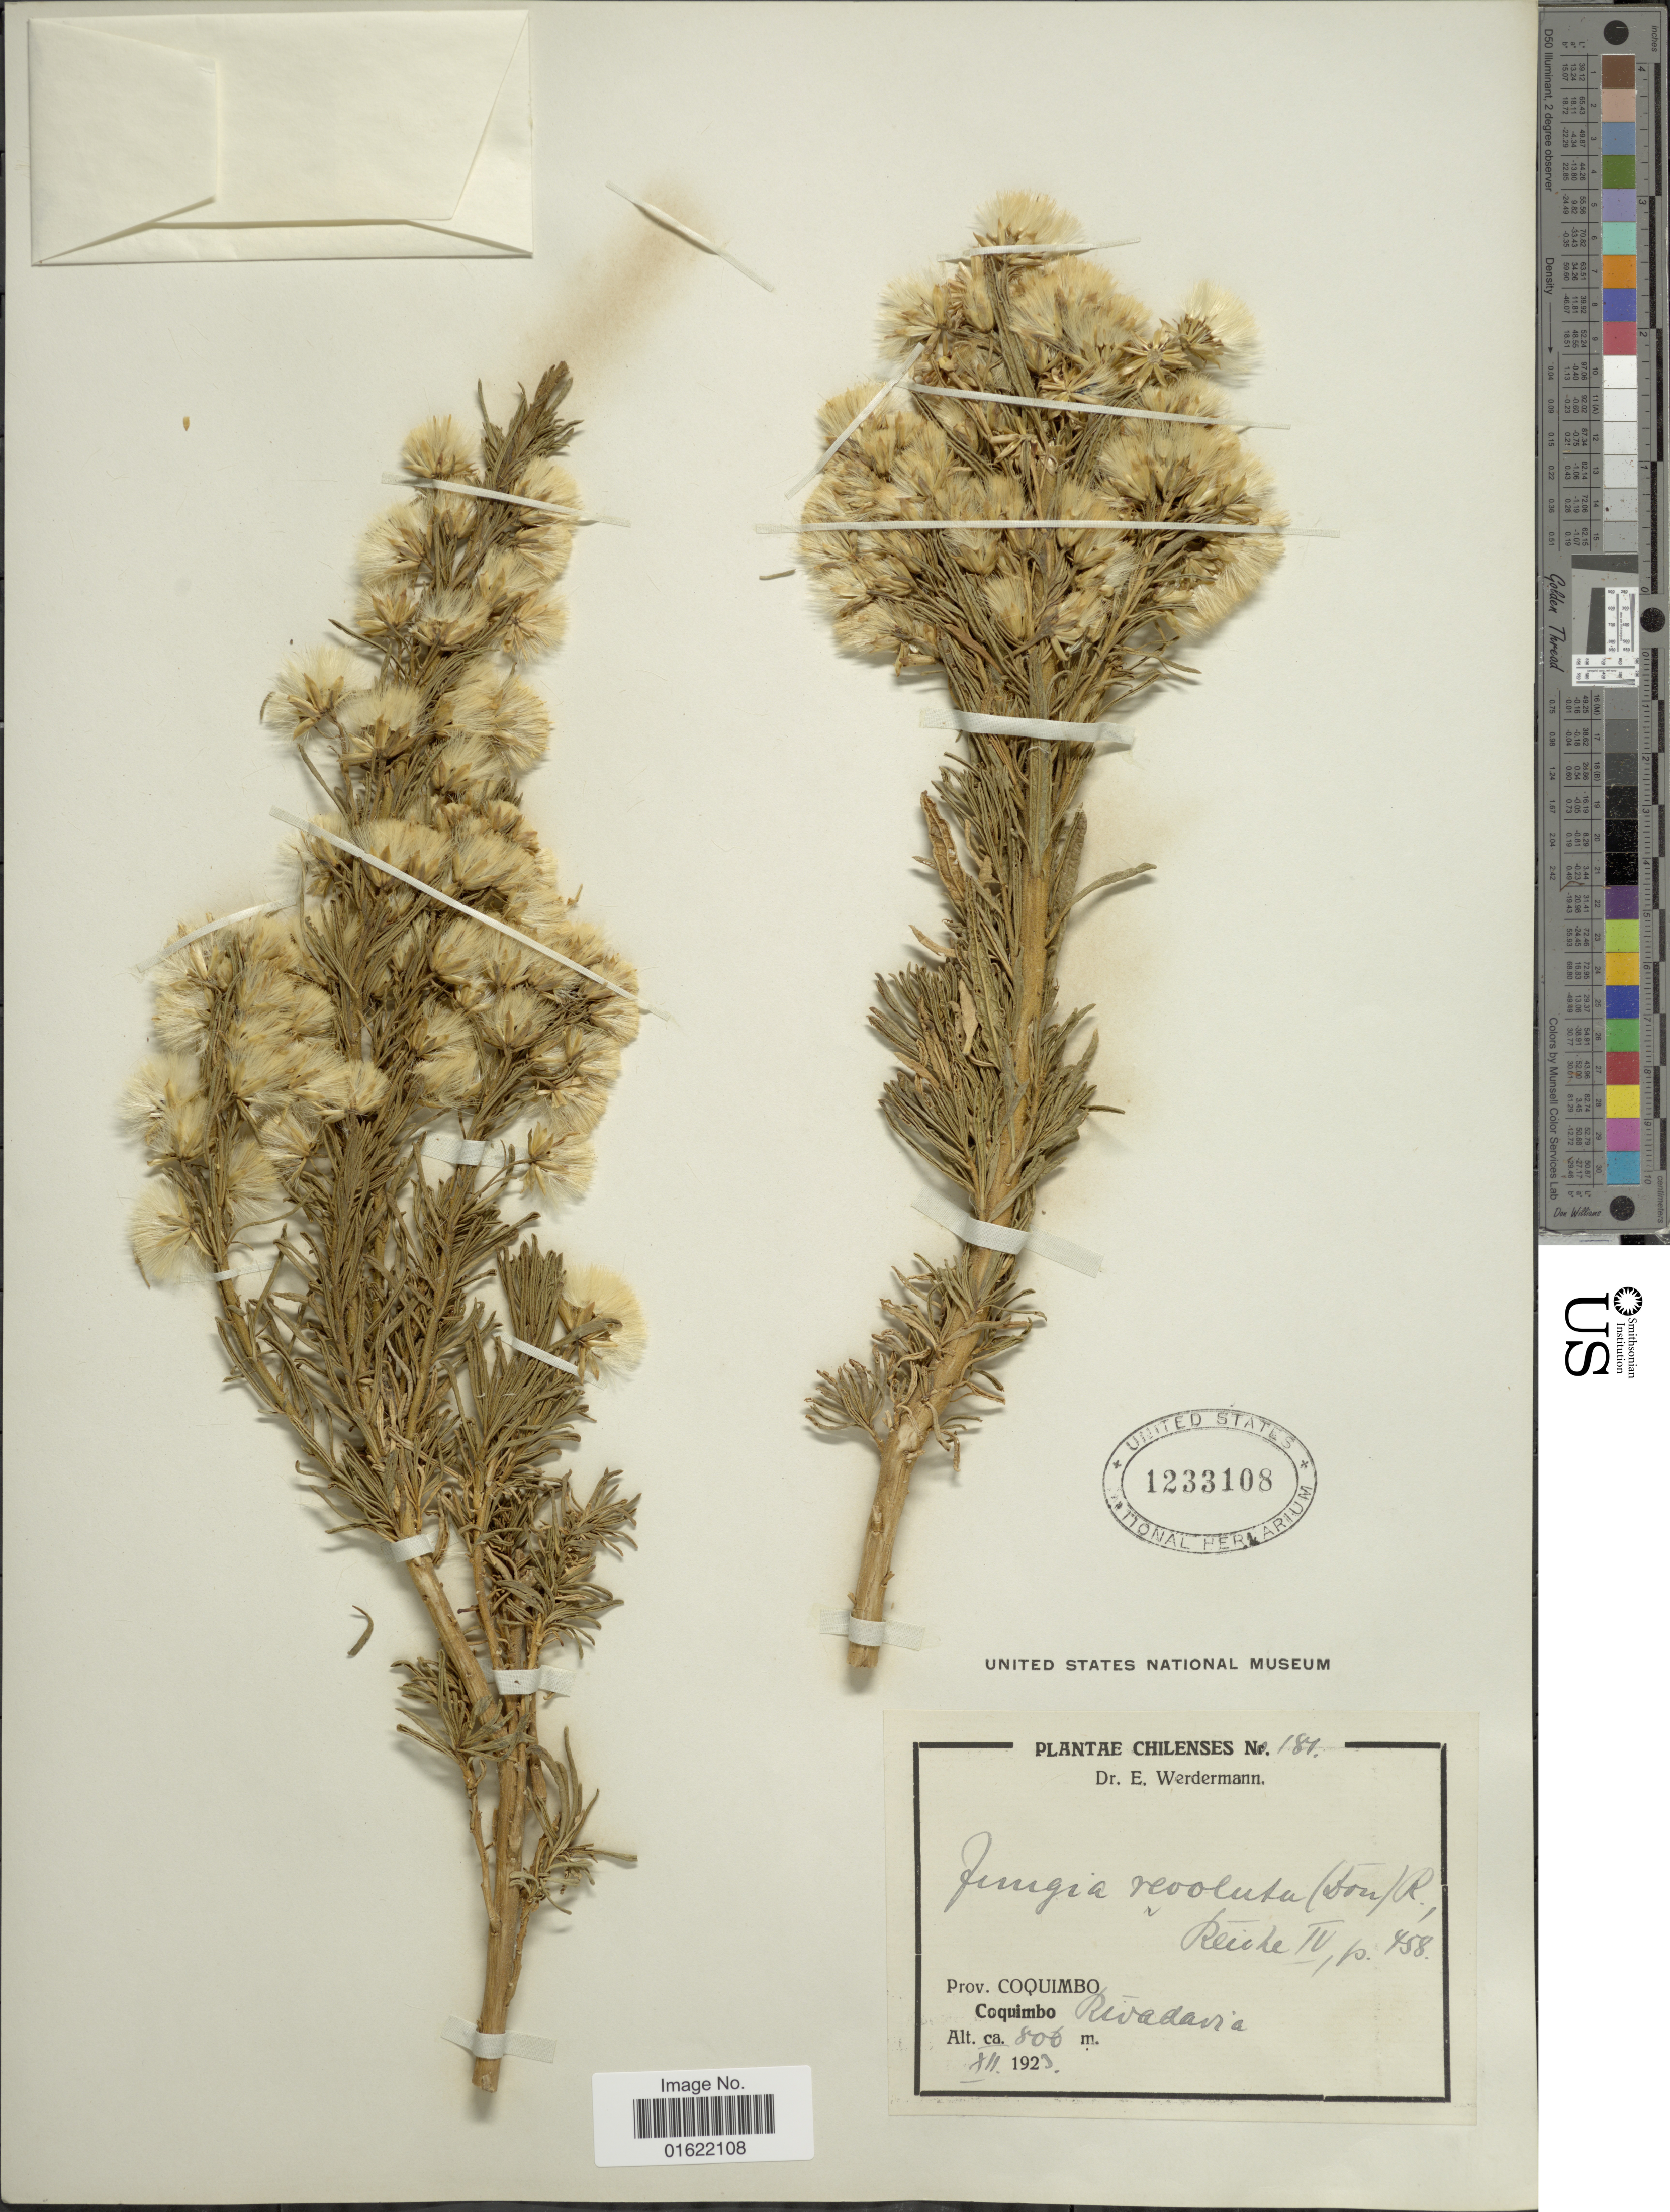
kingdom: Plantae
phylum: Tracheophyta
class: Magnoliopsida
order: Asterales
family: Asteraceae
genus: Pleocarphus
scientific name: Pleocarphus revolutus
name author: D. Don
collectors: E. Werdermann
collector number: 181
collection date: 1923-12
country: Chile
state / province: Coquimbo (IV)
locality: Rivadavia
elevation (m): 800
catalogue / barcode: US 1233108